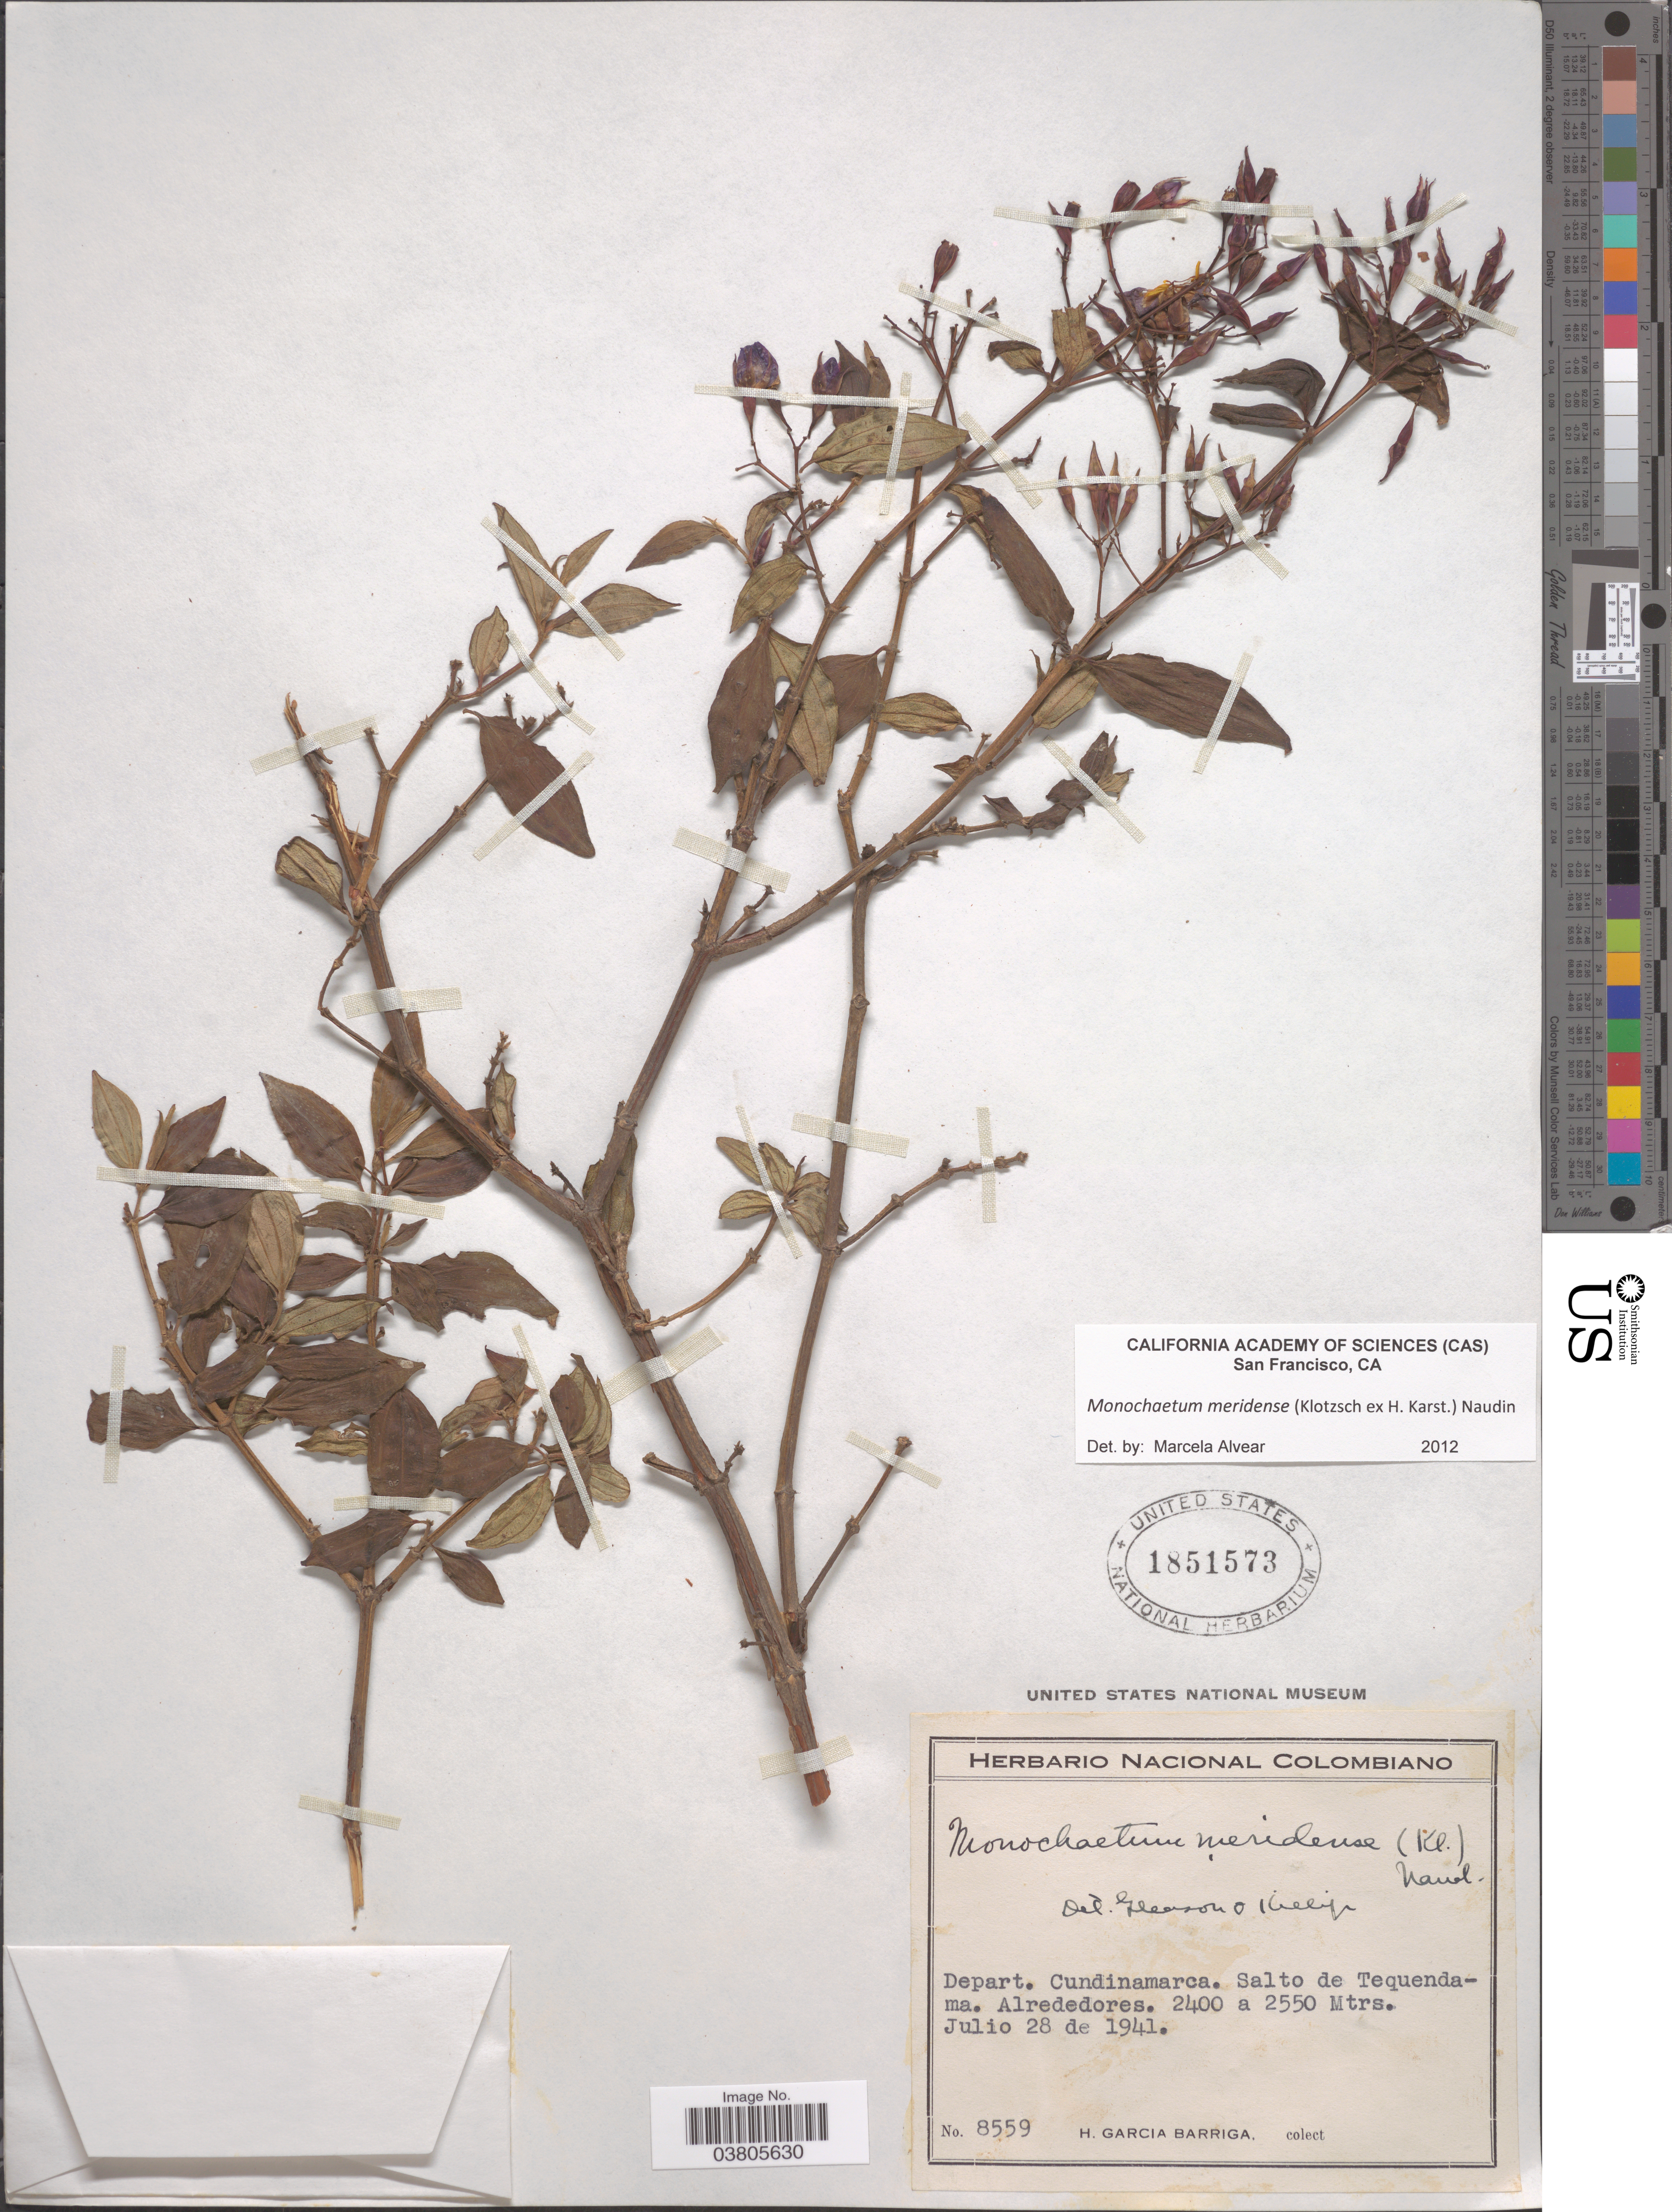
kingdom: Plantae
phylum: Tracheophyta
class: Magnoliopsida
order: Myrtales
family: Melastomataceae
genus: Monochaetum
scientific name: Monochaetum meridense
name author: (H. Karst.) Naudin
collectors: H. García Barriga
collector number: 8559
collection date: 1941-07-28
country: Colombia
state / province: Cundinamarca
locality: Depart. Cundinamarca. Salto de Tequendama.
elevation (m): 2400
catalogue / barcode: US 1851573